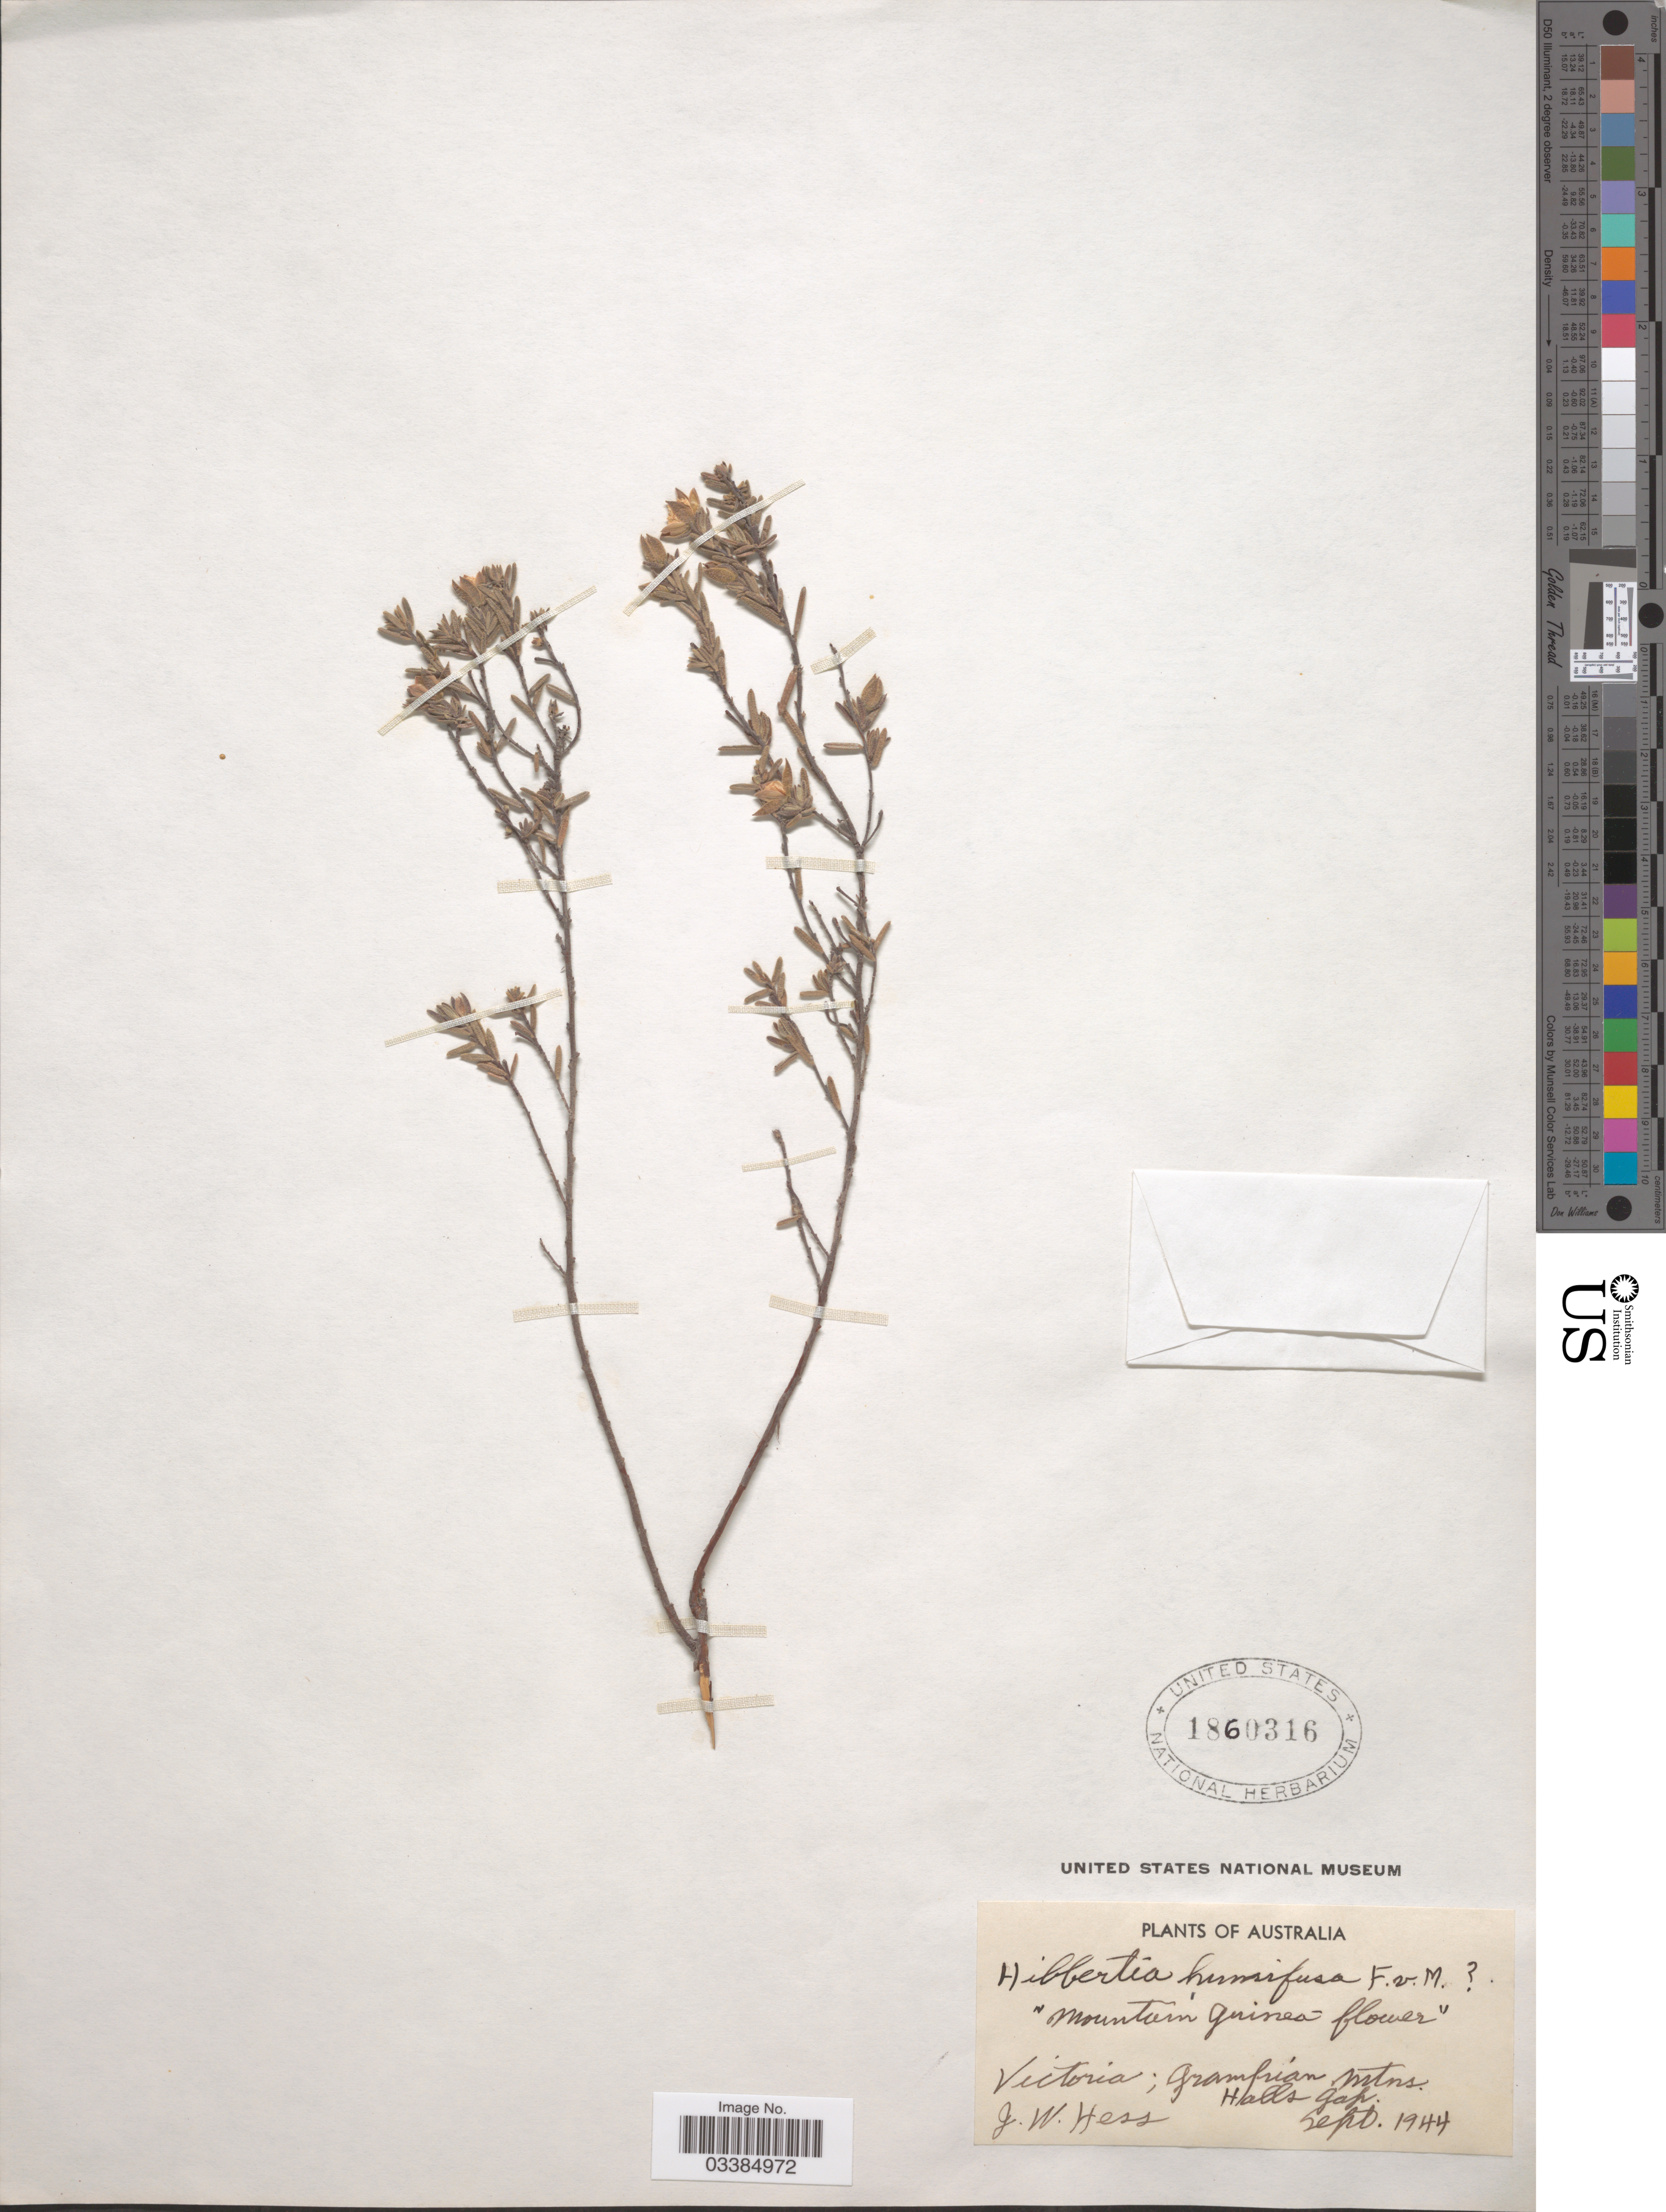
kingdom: Plantae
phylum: Tracheophyta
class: Magnoliopsida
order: Dilleniales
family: Dilleniaceae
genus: Hibbertia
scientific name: Hibbertia humifusa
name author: F. Muell.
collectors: J. Hess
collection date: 1944-09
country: Australia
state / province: Victoria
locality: Victoria; Grampian Mtns. Halls Gap.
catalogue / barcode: US 1860316